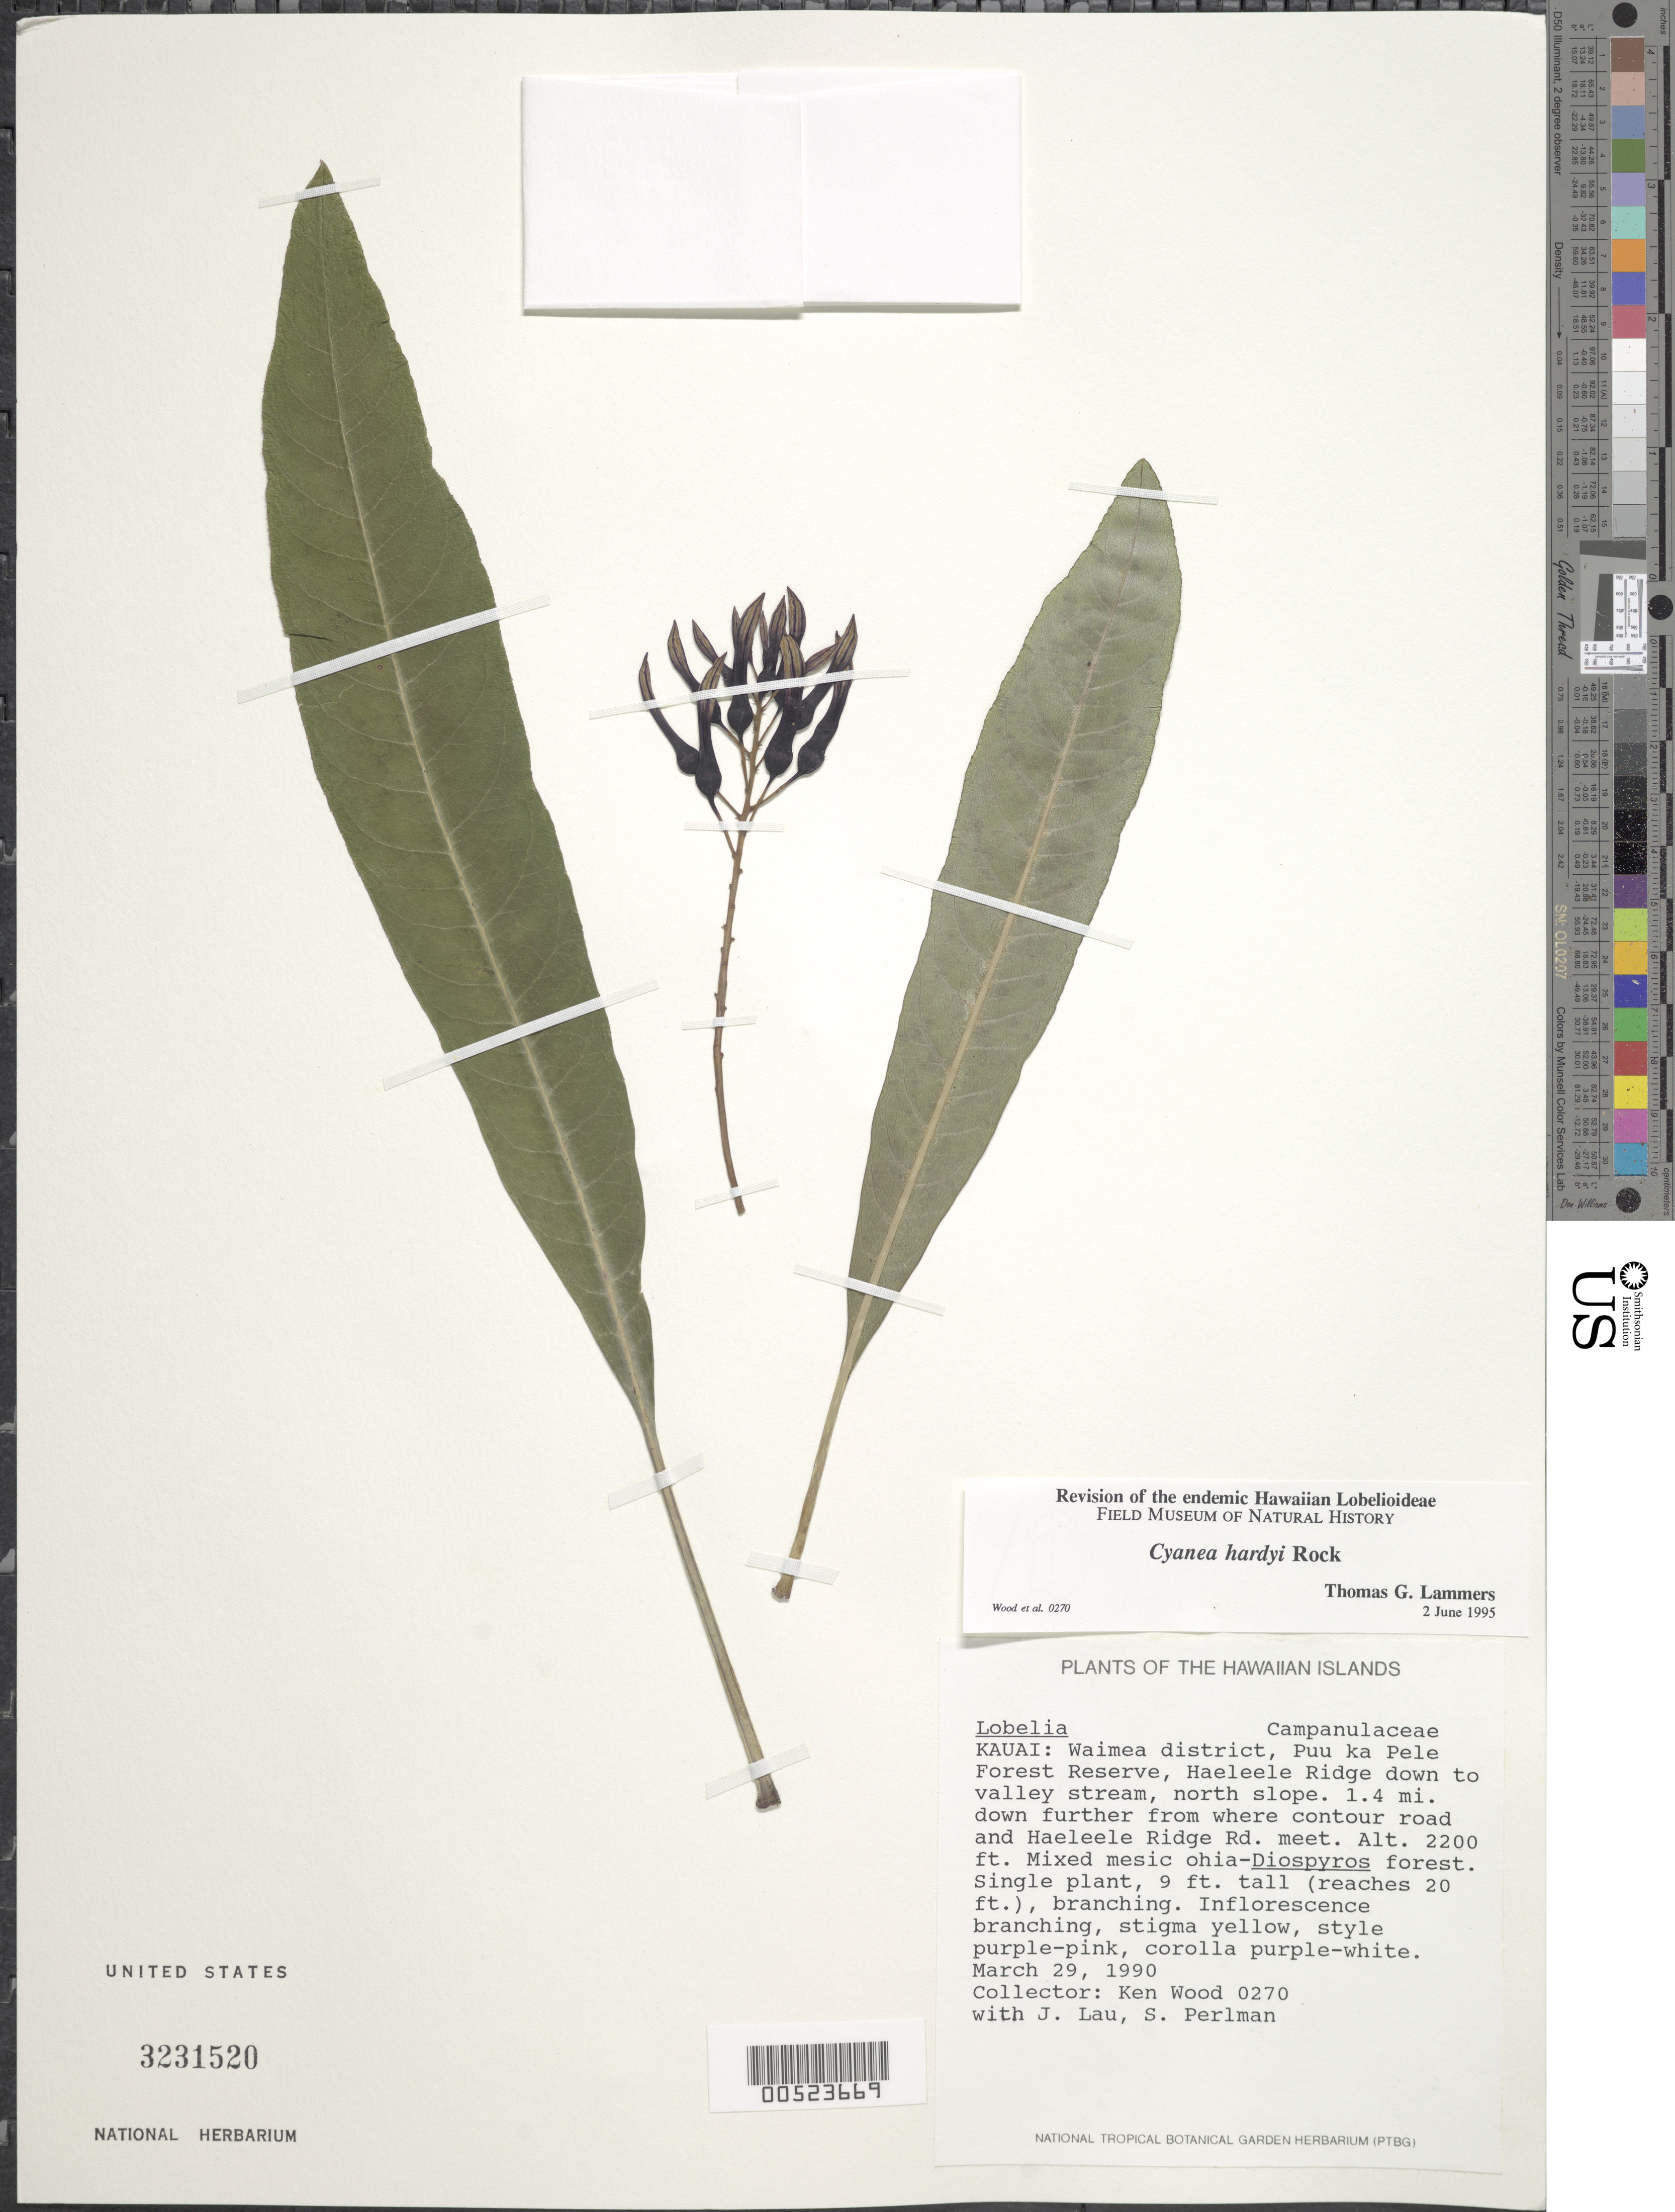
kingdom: Plantae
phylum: Tracheophyta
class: Magnoliopsida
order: Asterales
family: Campanulaceae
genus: Cyanea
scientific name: Cyanea hardyi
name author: Rock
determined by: Lammers, T. G.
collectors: K. R. Wood, J. Lau & S. P. Perlman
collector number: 0270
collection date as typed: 29 Mar 1990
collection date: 1990-03-29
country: United States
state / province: Hawaii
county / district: Kauai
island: Kaua'i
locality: Haeleele Ridge down to valley stream, N slope, 1.4 mi down further from where contour rd meets Haeleele Ridge Rd, Waimea Dist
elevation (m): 671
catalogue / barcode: US 3231520